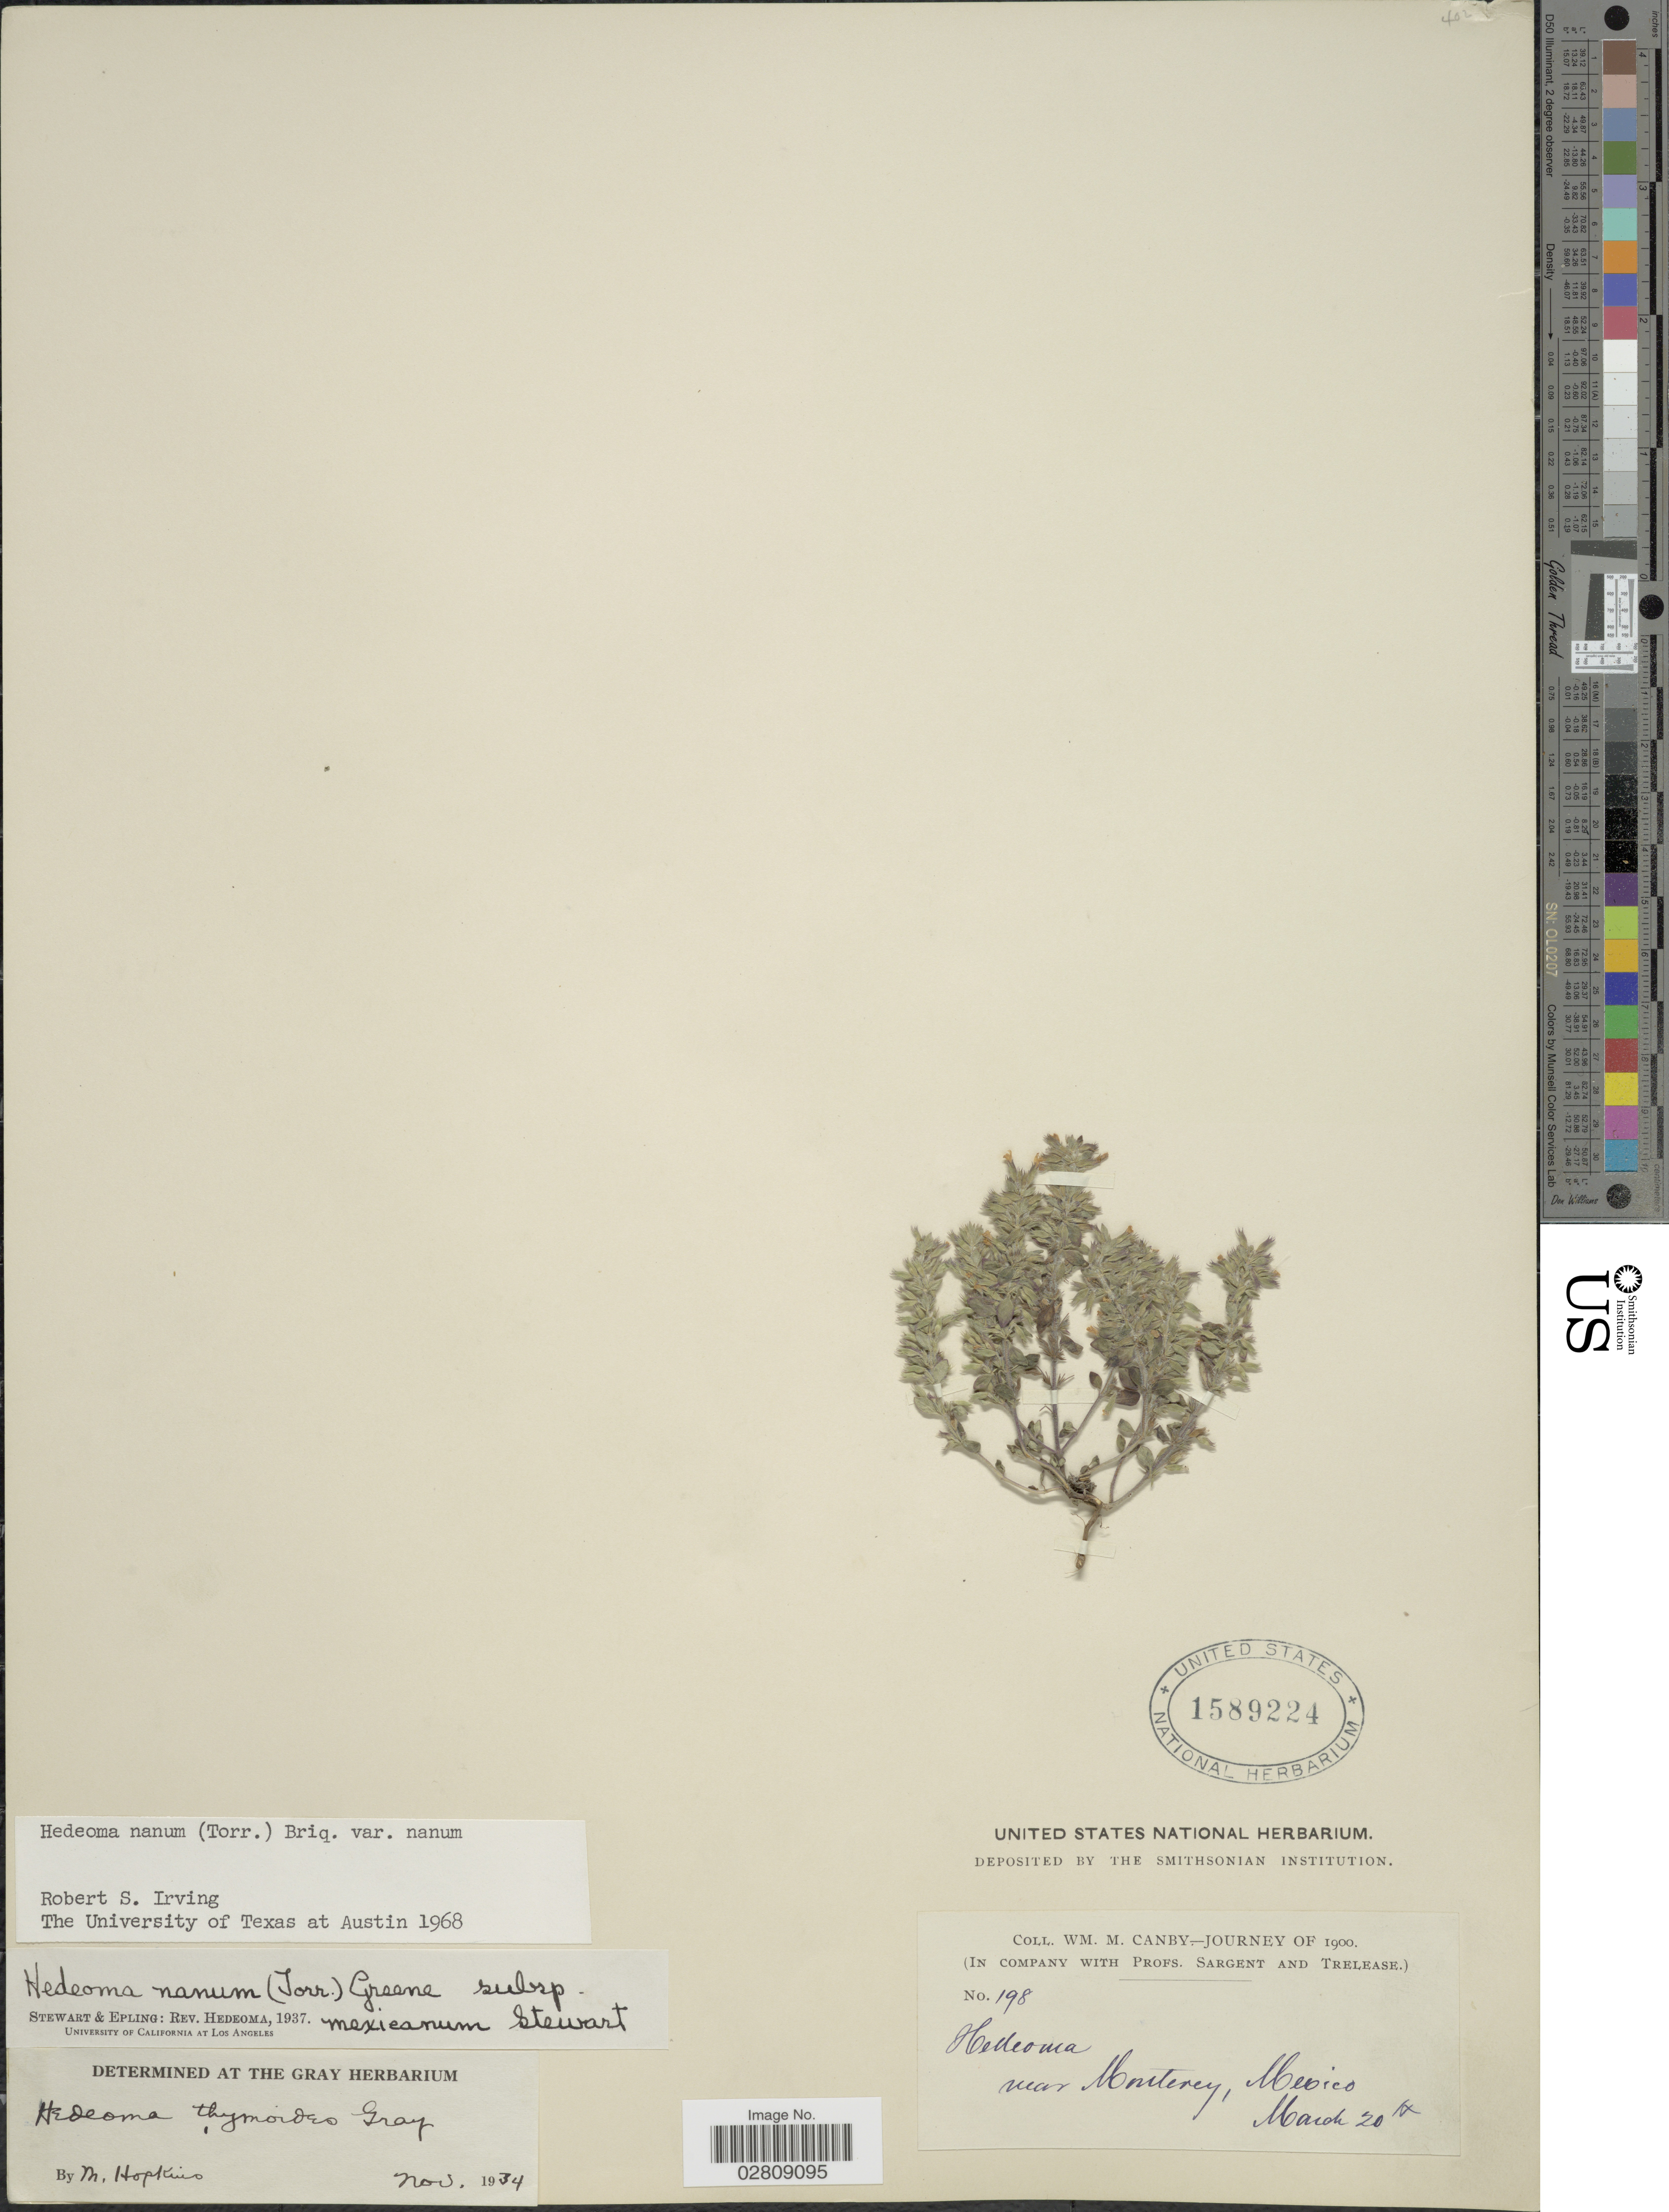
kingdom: Plantae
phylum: Tracheophyta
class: Magnoliopsida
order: Lamiales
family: Lamiaceae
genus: Hedeoma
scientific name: Hedeoma nana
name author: (Torr.) Briq.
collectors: W. M. Canby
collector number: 198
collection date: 1900-03-20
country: Mexico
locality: Near Monterey.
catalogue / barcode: US 1589224